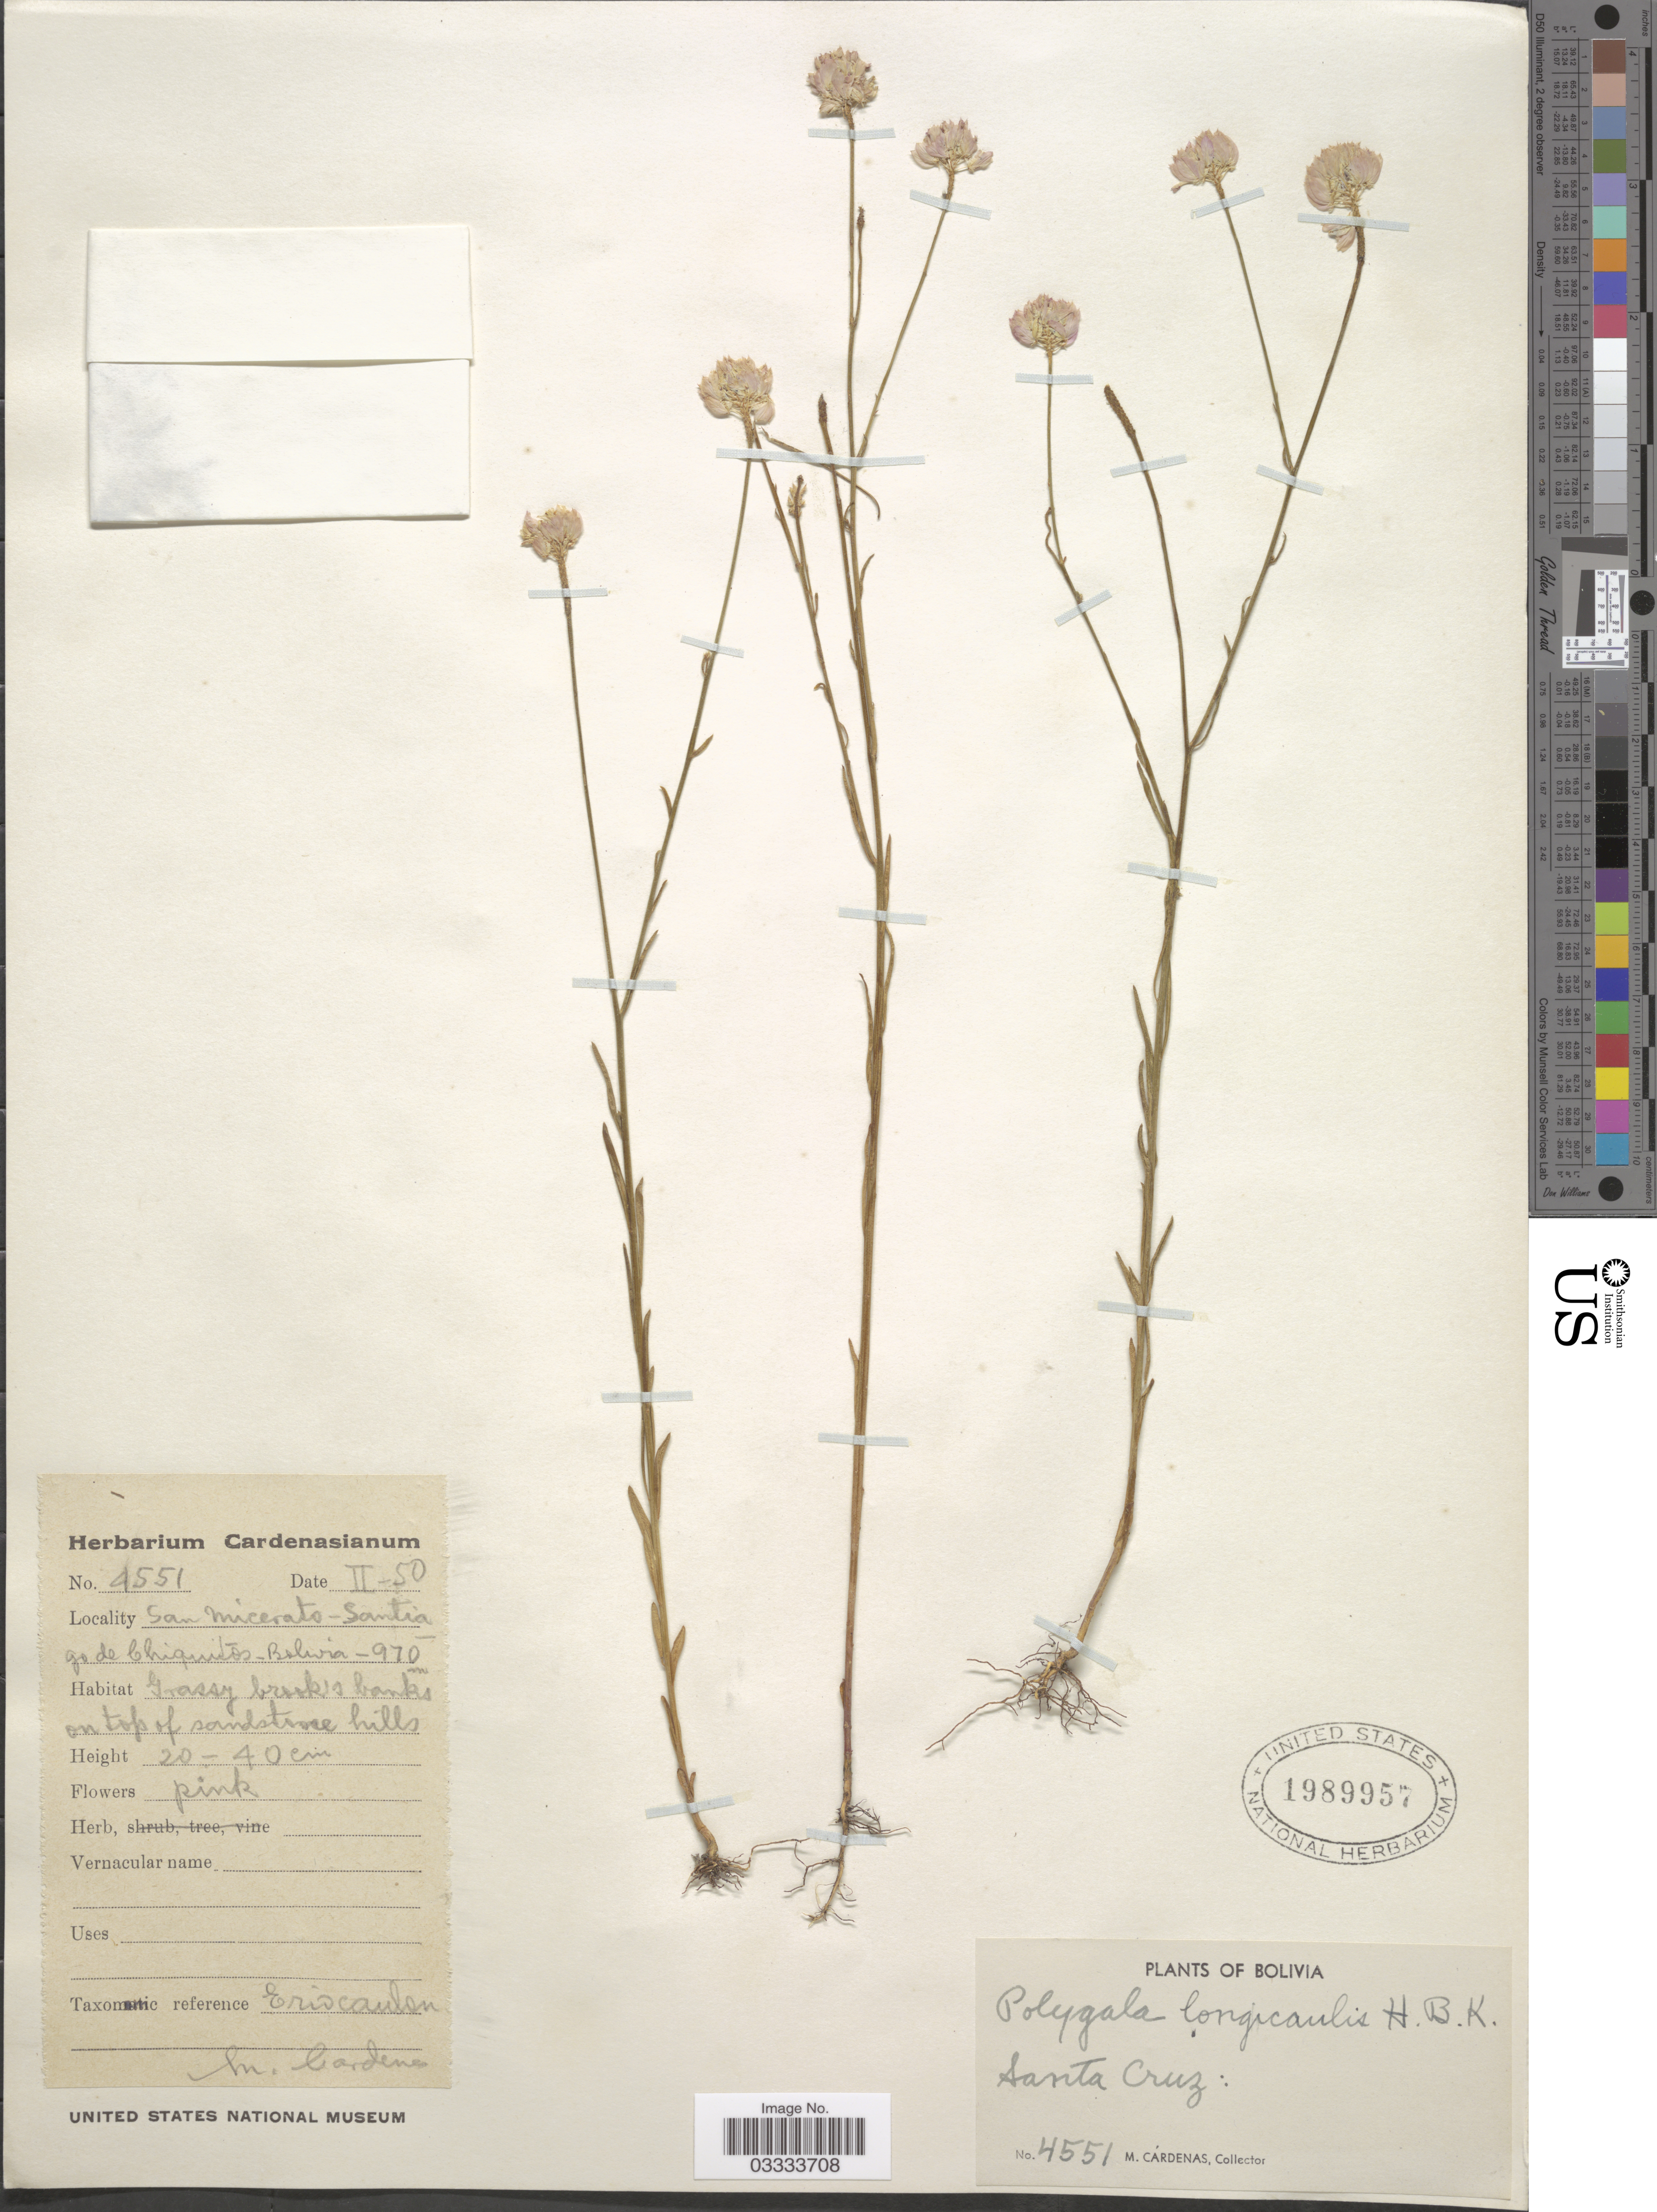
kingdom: Plantae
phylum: Tracheophyta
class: Magnoliopsida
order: Fabales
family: Polygalaceae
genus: Polygala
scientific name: Polygala longicaulis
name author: Kunth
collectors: M. Cárdenas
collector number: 4551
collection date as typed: Transcribed d/m/y: /2/50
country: Bolivia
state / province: Santa Cruz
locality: San Micerato- Santiago de Chiquitos.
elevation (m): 970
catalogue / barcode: US 1989957